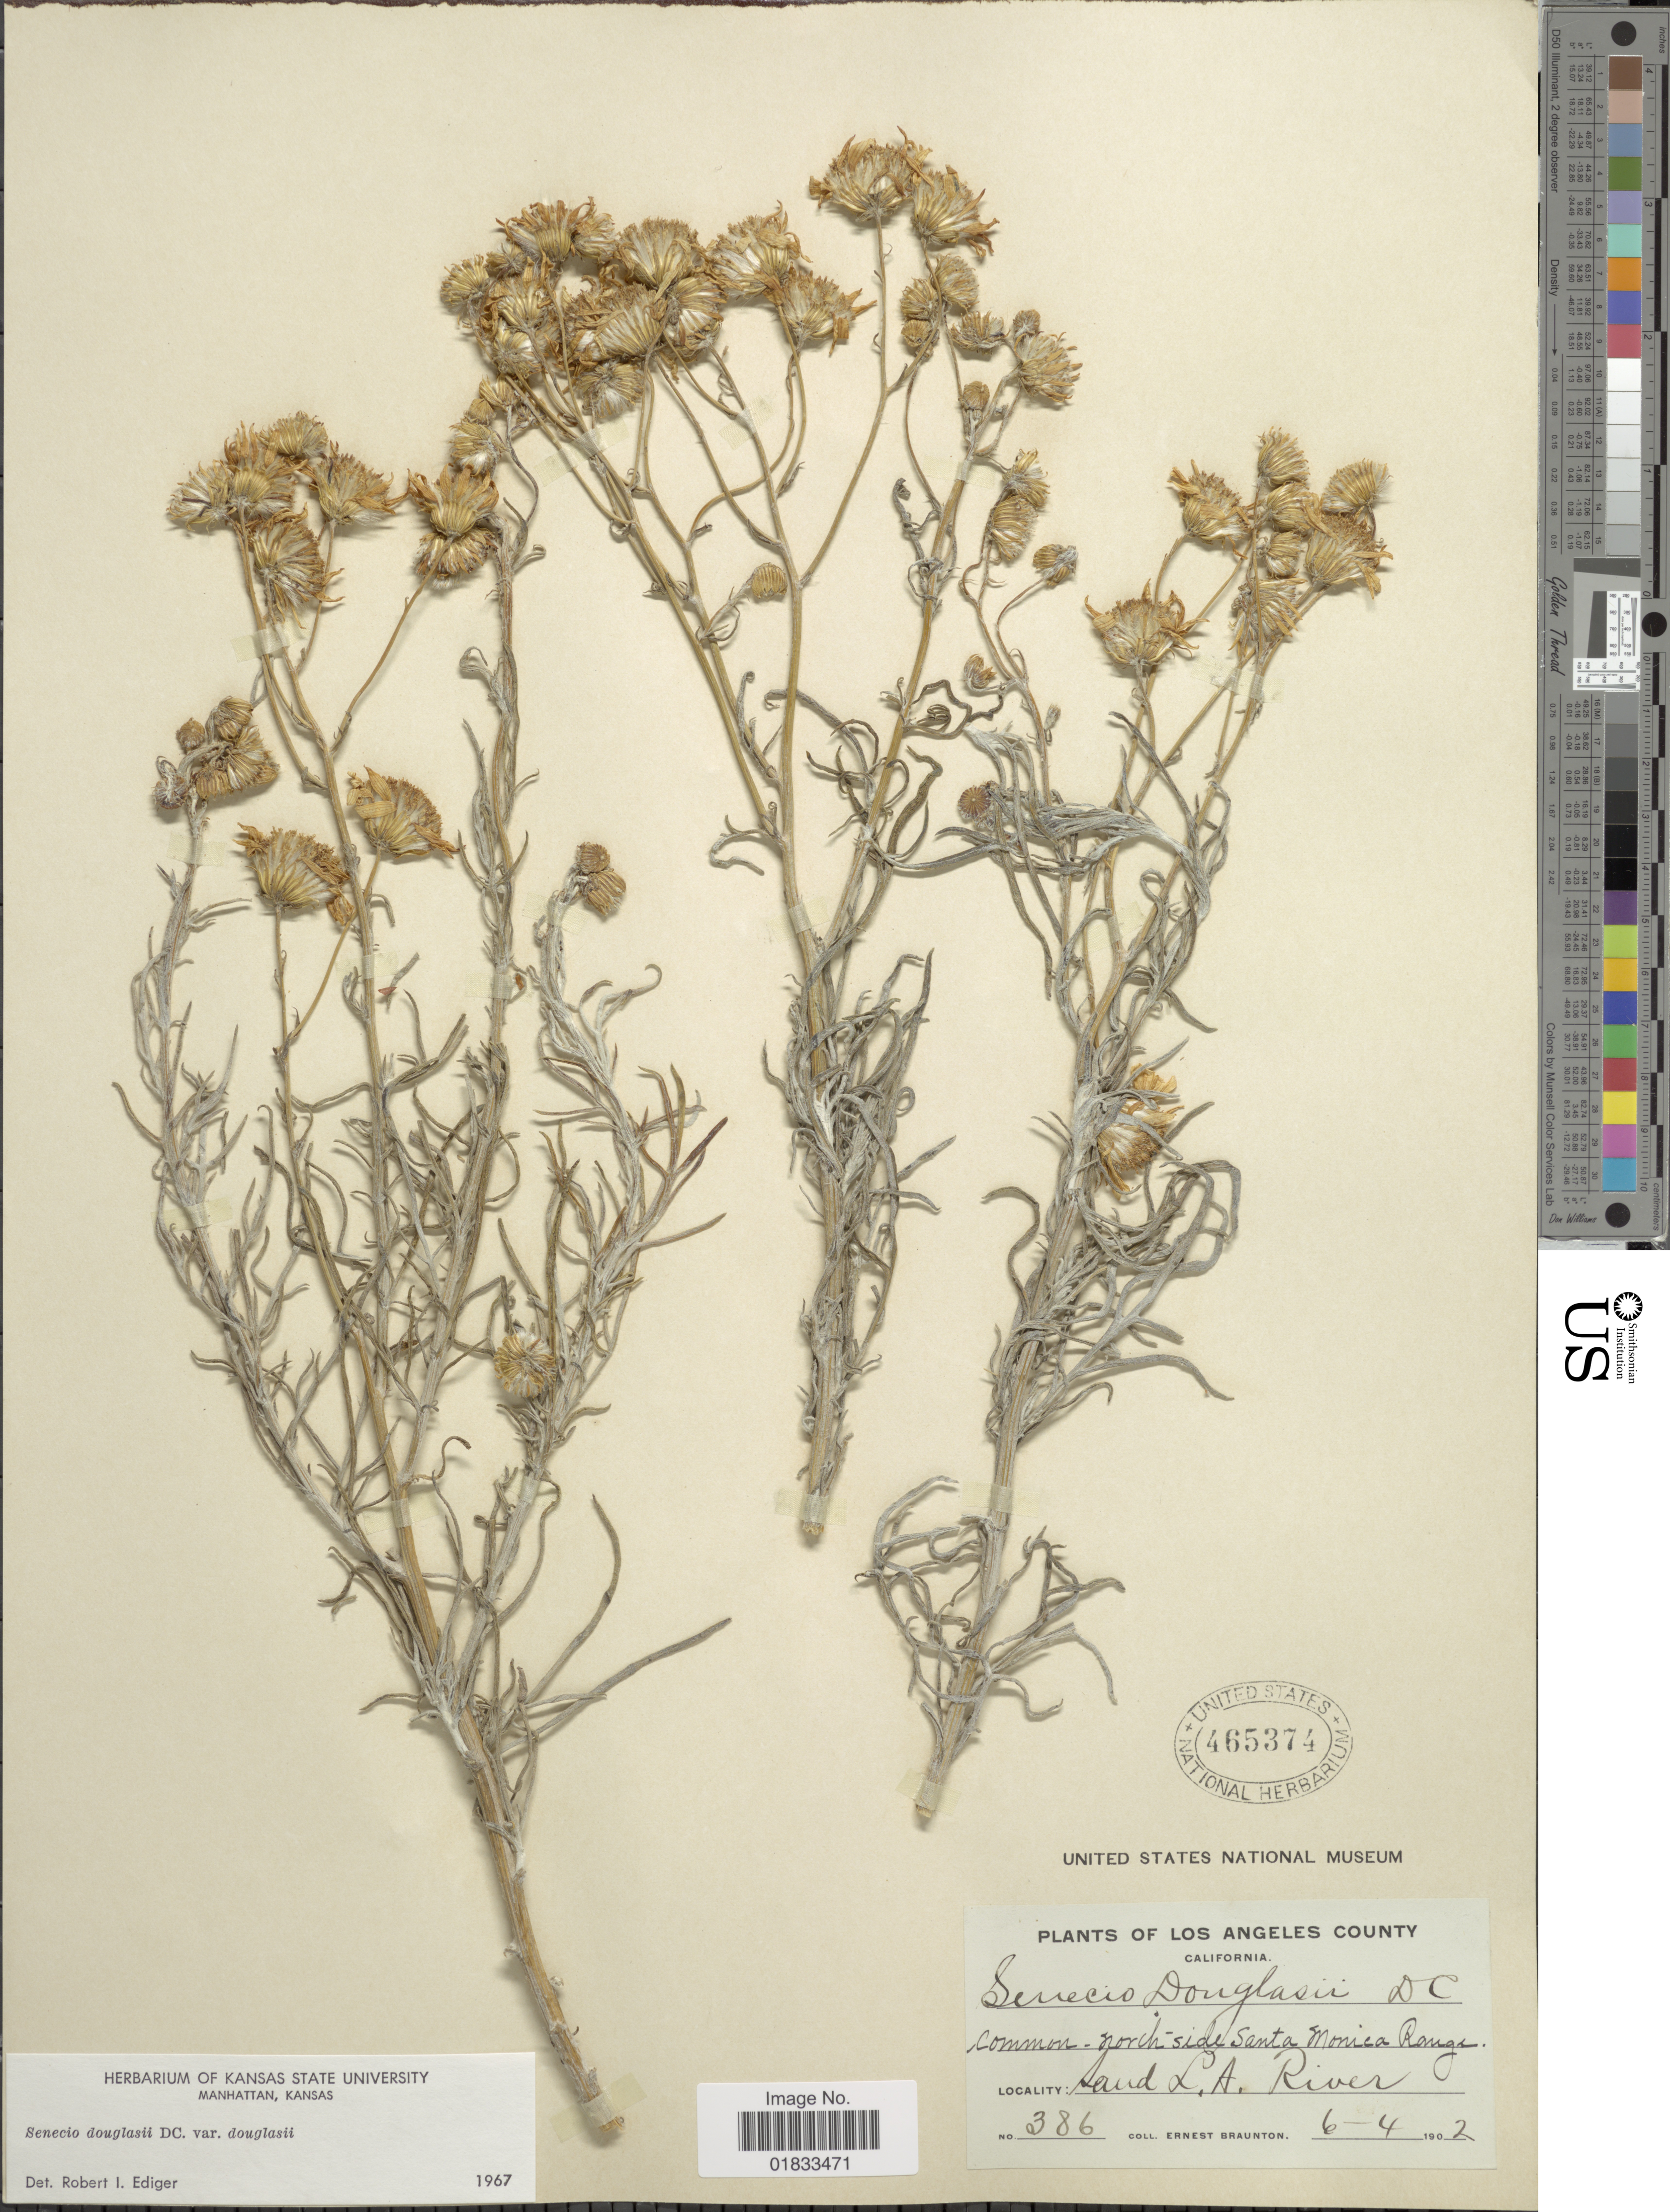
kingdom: Plantae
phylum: Tracheophyta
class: Magnoliopsida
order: Asterales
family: Asteraceae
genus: Senecio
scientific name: Senecio flaccidus var. douglasii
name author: (DC.) B.L. Turner & T.M. Barkley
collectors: E. Braunton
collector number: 386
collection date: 1902-06-04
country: United States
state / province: California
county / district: Los Angeles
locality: Los Angeles County, common, north side Santa Monica Range, L.A. River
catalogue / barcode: US 465374